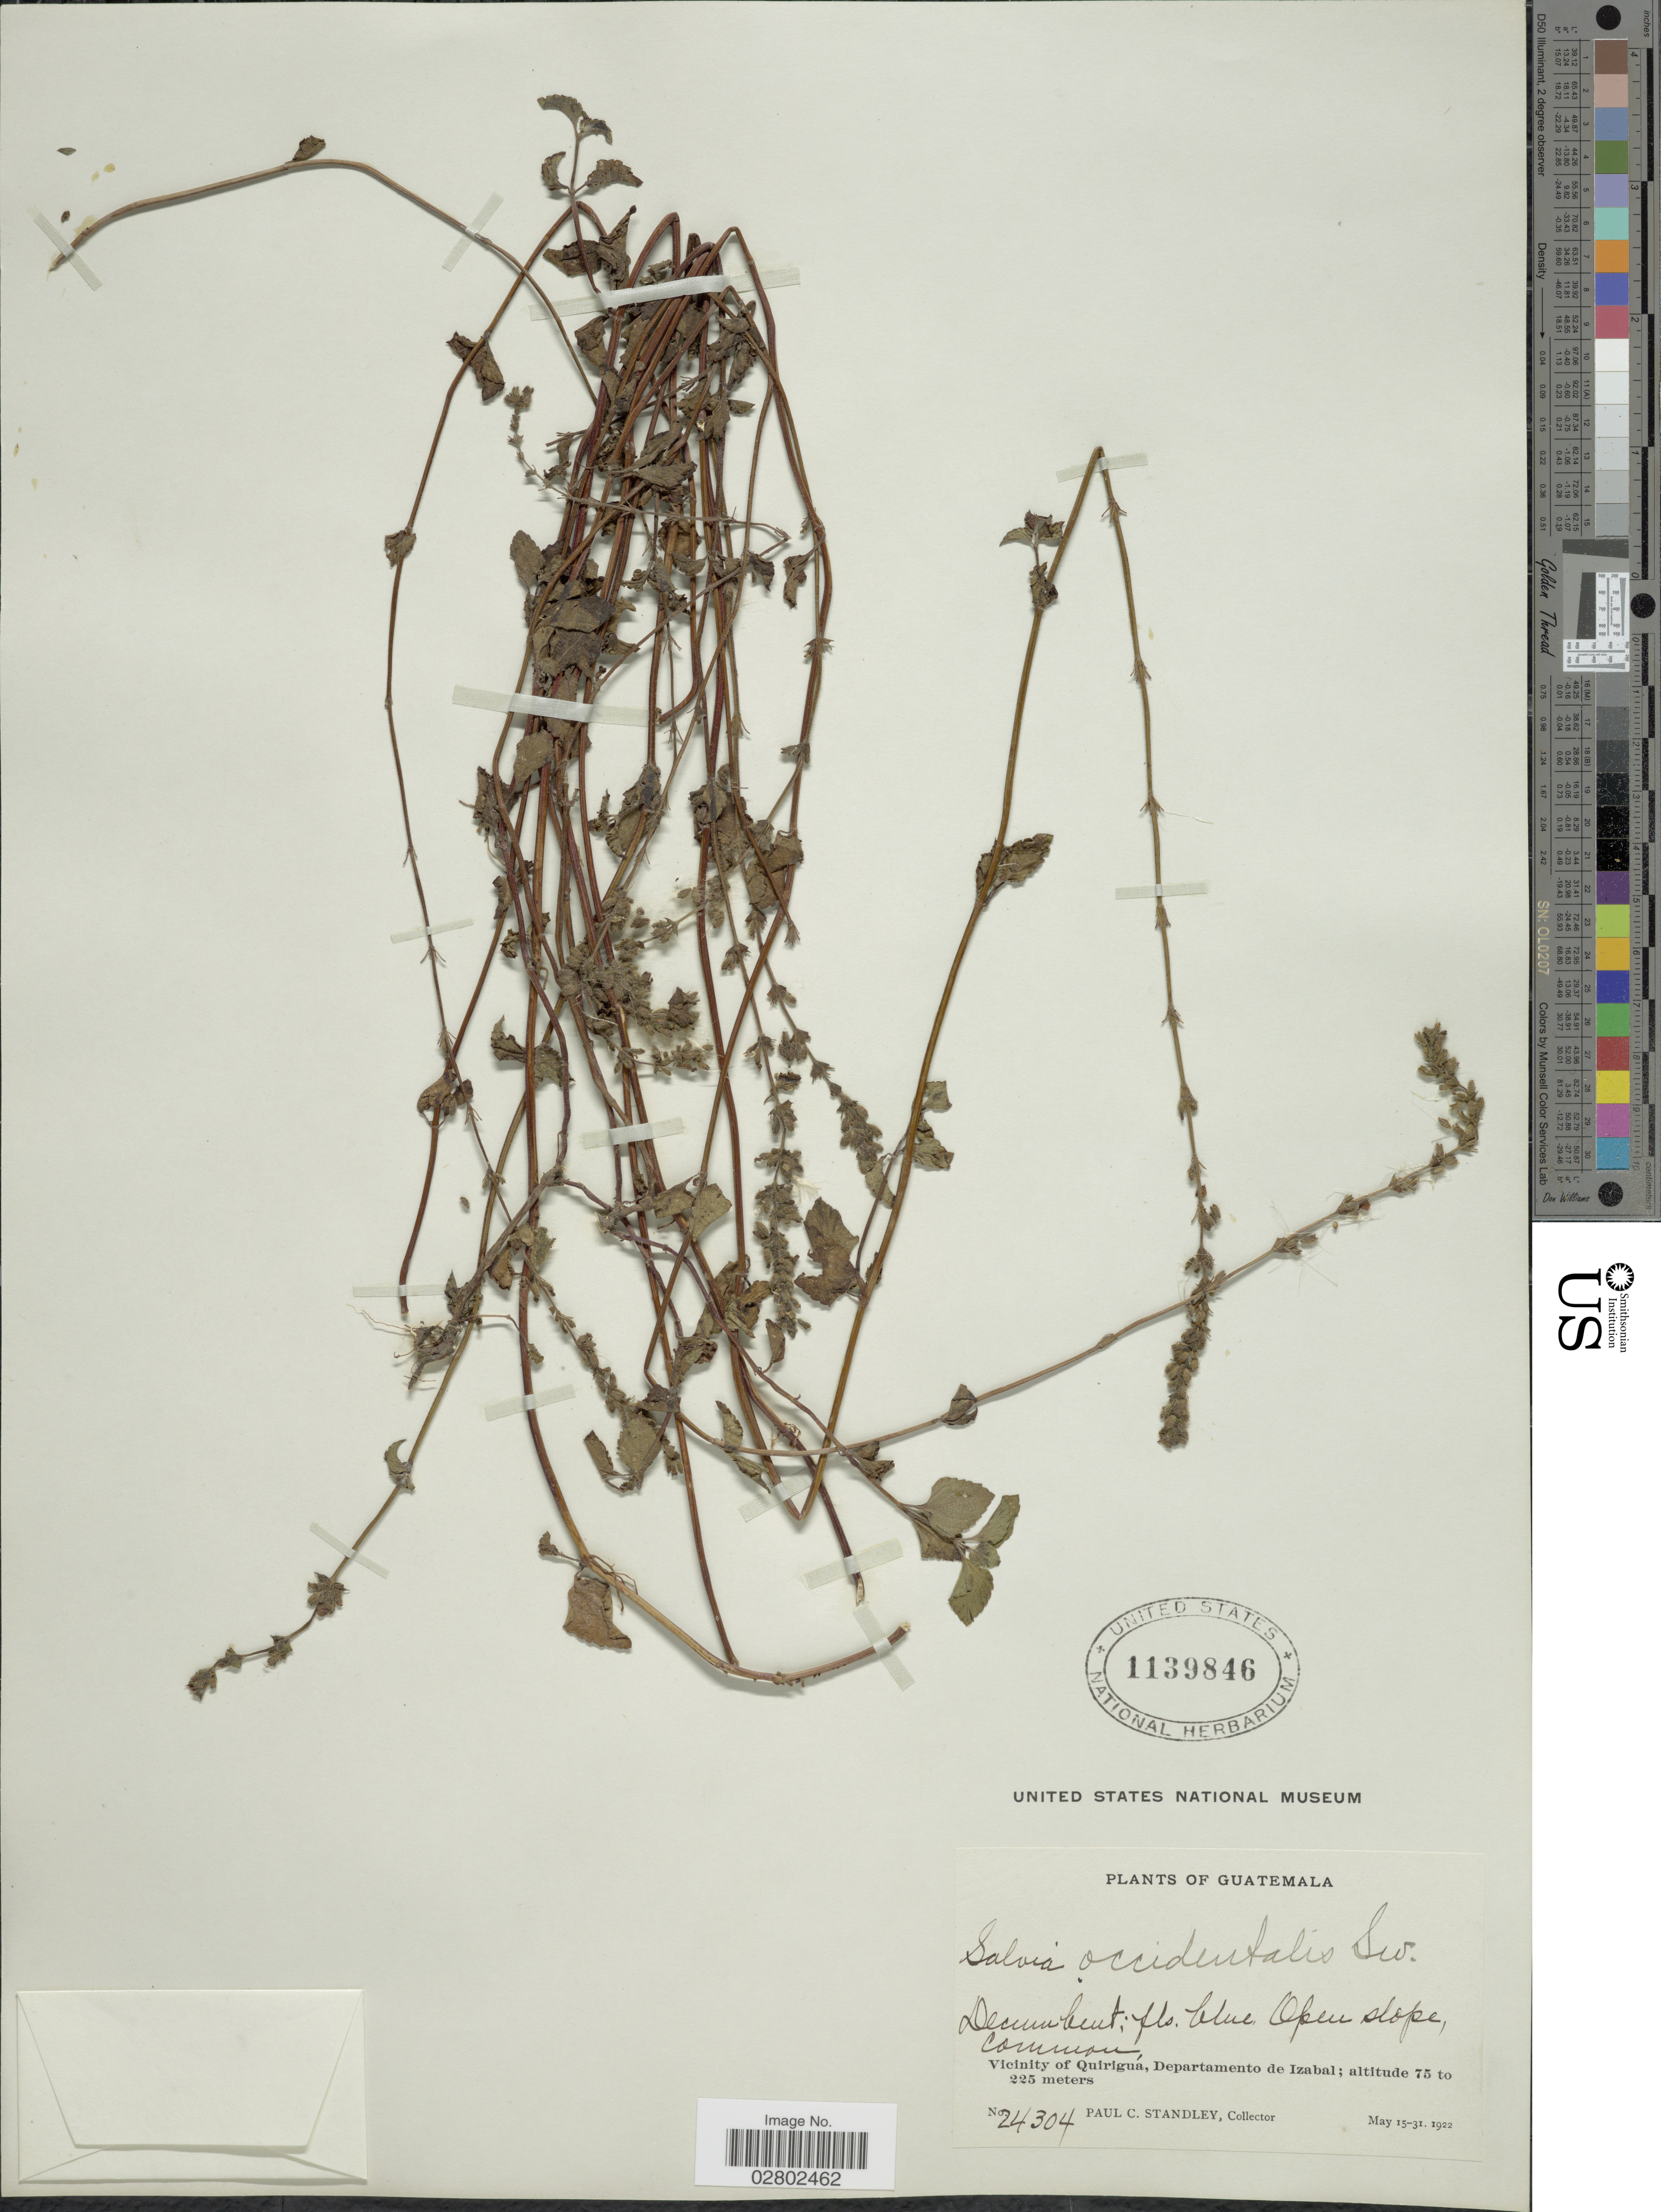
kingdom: Plantae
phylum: Tracheophyta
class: Magnoliopsida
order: Lamiales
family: Lamiaceae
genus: Salvia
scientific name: Salvia occidentalis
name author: Sw.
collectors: P. C. Standley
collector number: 24304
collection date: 1922-05-15/1922-05-31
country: Guatemala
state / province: Izabal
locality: Vicinity of Quiriguá, Departamento de Izabal.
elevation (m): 75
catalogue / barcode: US 1139846